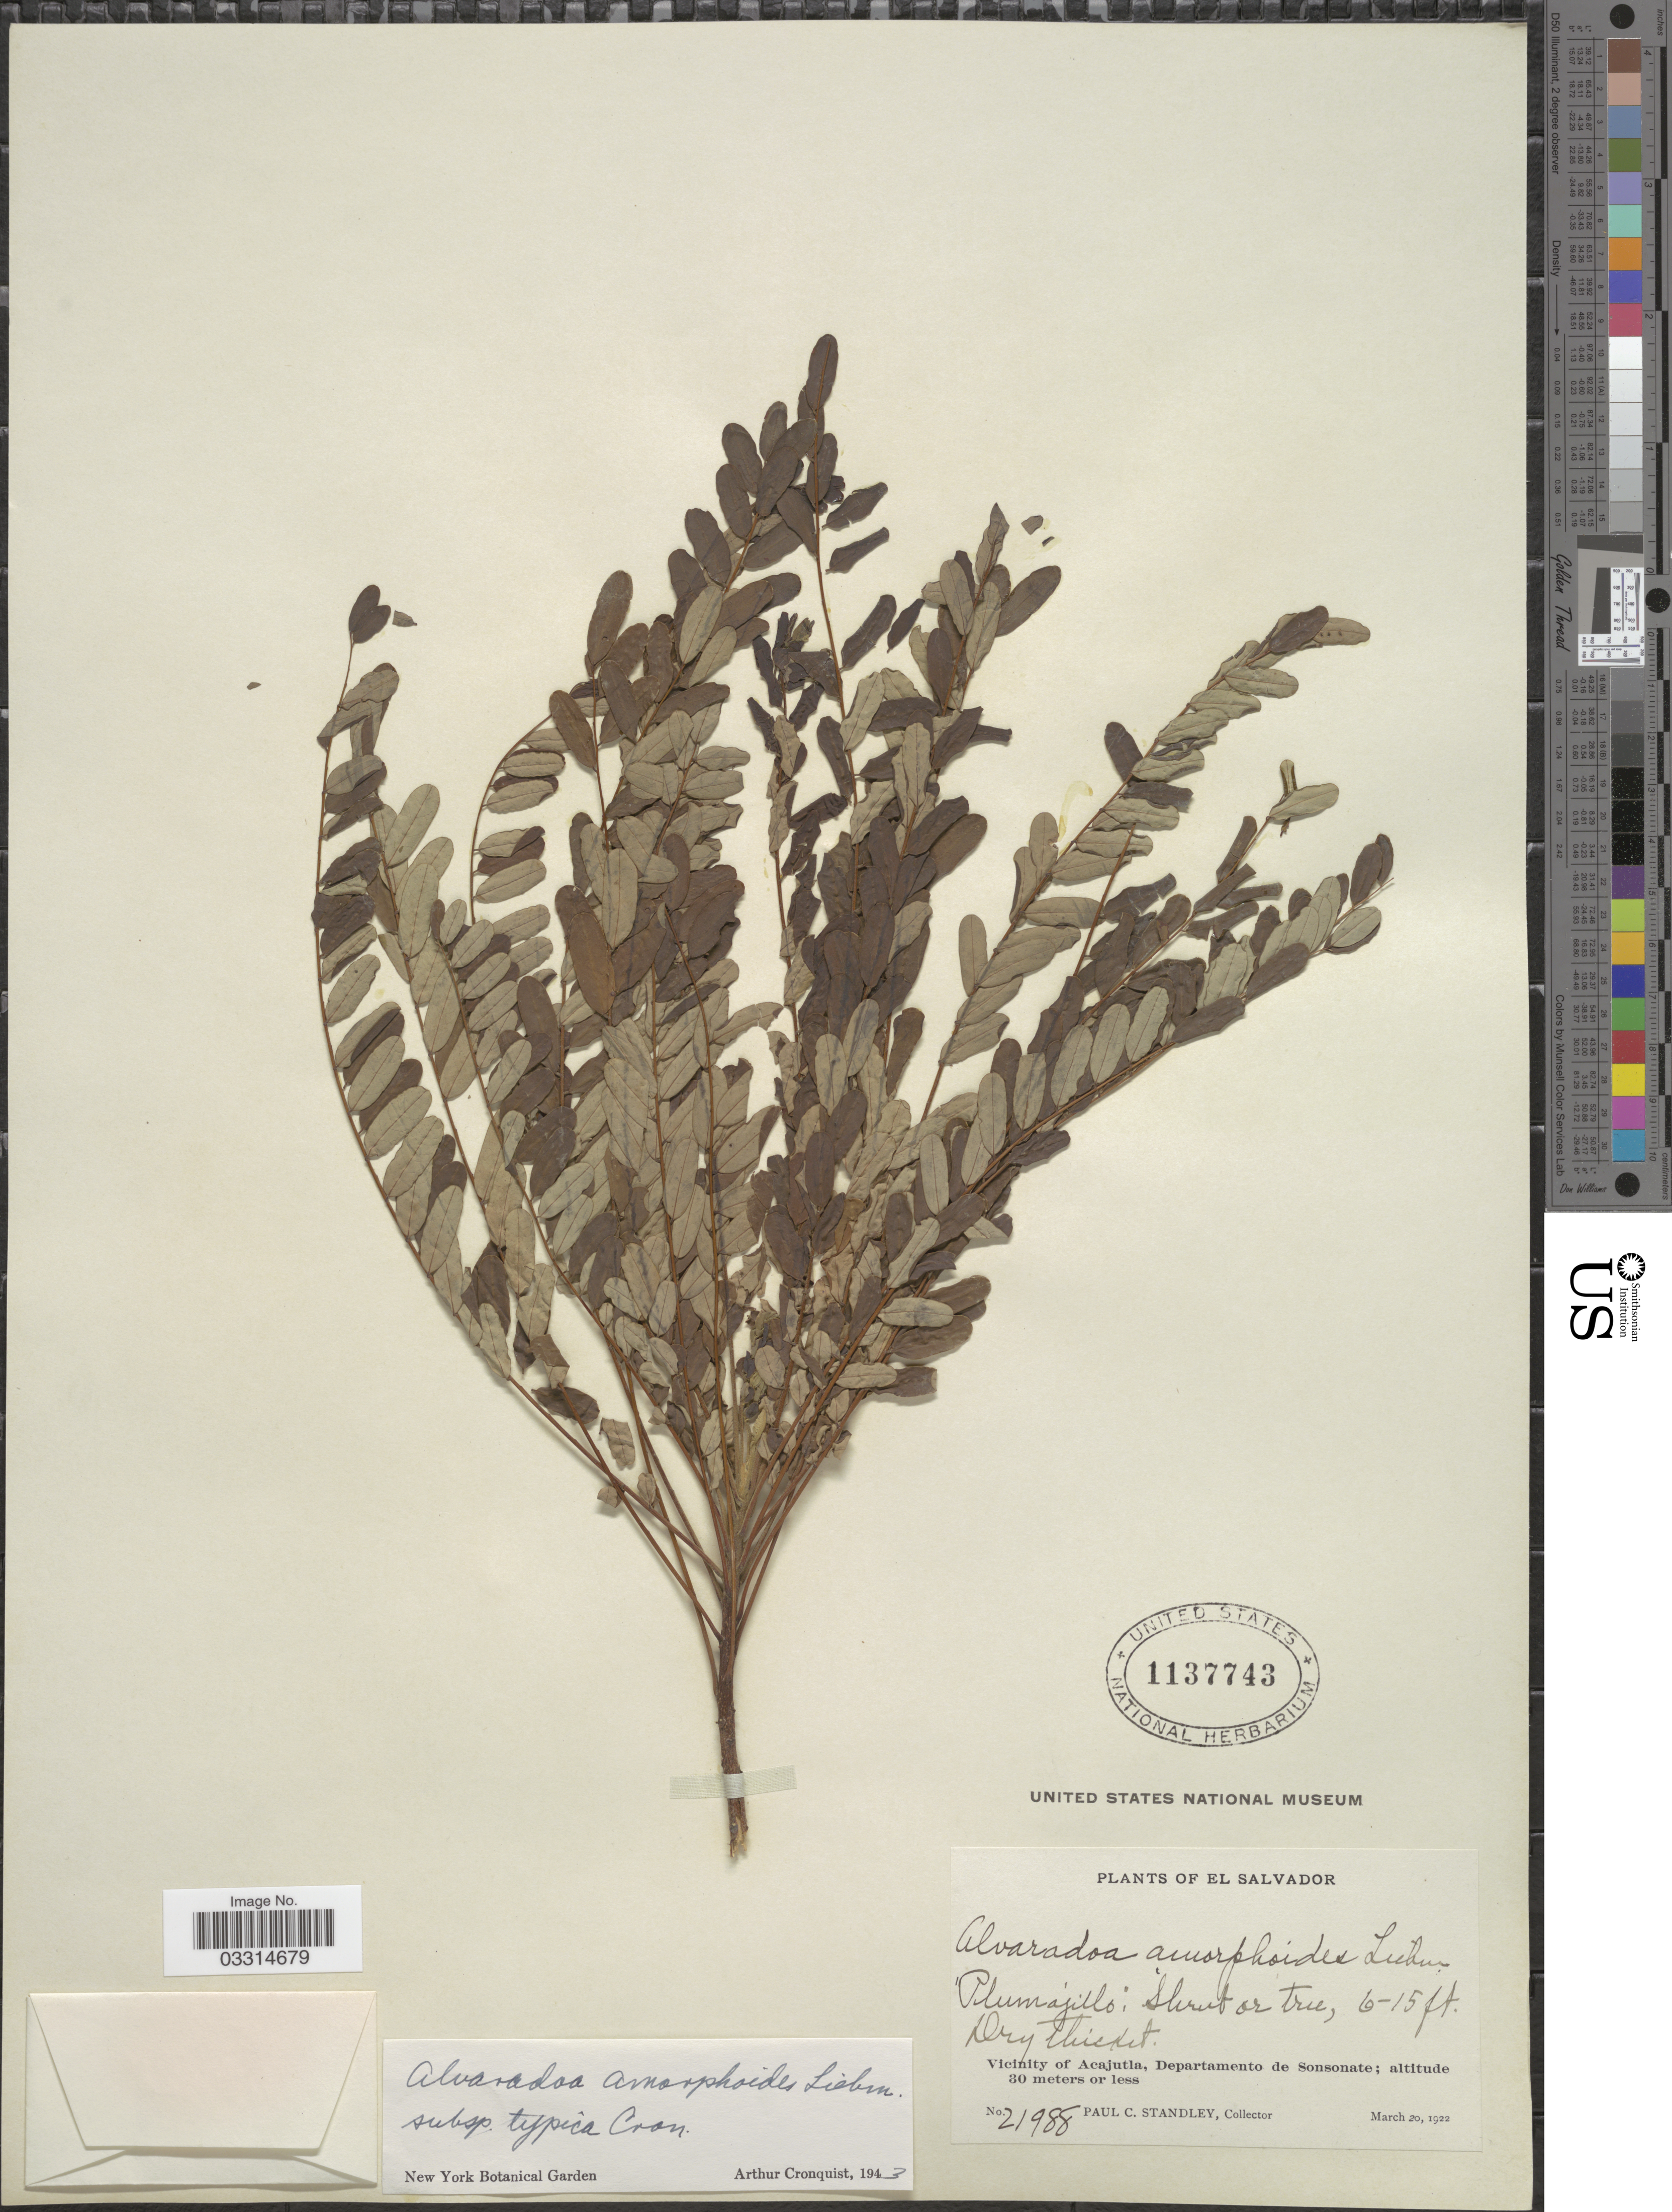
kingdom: Plantae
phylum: Tracheophyta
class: Magnoliopsida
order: Picramniales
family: Picramniaceae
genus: Alvaradoa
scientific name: Alvaradoa amorphoides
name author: Liebm.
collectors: P. C. Standley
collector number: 21988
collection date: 1922-03-20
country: El Salvador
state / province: Sonsonate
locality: Vicinity of Acajutla, Departamento de Sonsonate.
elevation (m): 30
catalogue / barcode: US 1137743